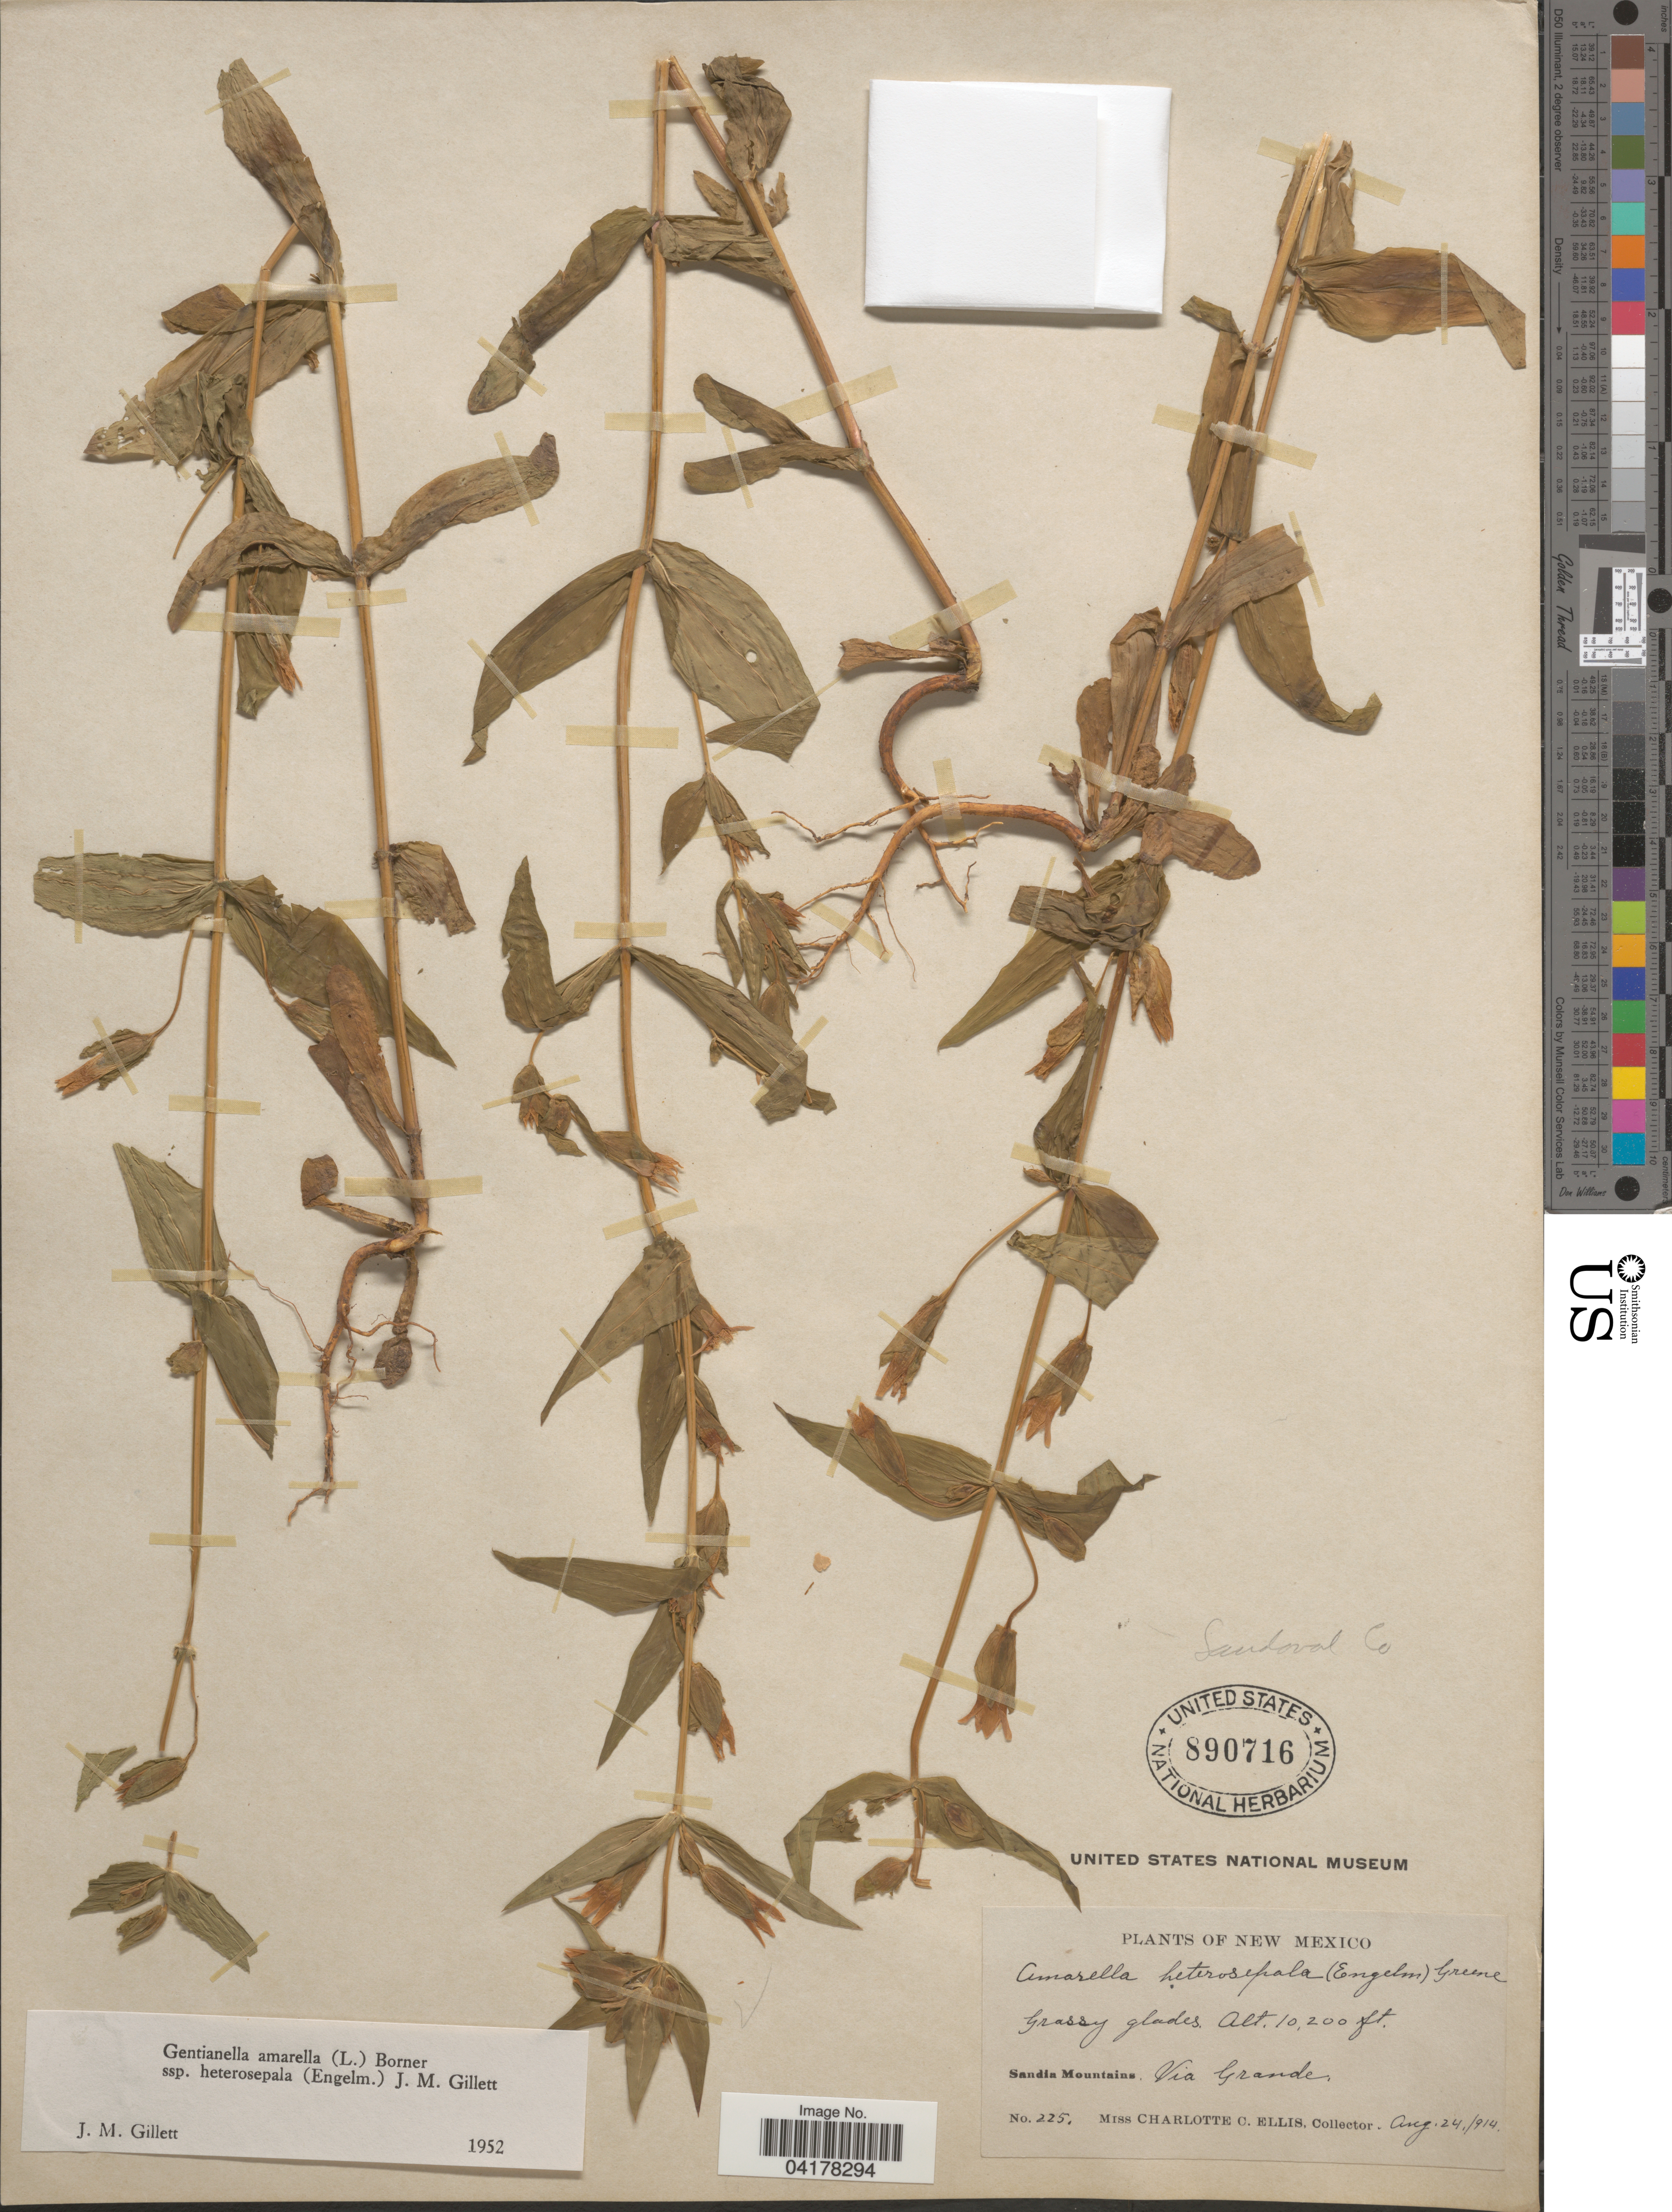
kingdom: Plantae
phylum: Tracheophyta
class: Magnoliopsida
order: Gentianales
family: Gentianaceae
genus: Gentianella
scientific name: Gentianella amarella subsp. heterosepala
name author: (Engelm.) J.M. Gillet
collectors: C. C. Ellis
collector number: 225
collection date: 1914-08-24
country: United States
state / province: New Mexico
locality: Sandia Mountains. Via Grande.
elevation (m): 3109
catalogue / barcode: US 890716